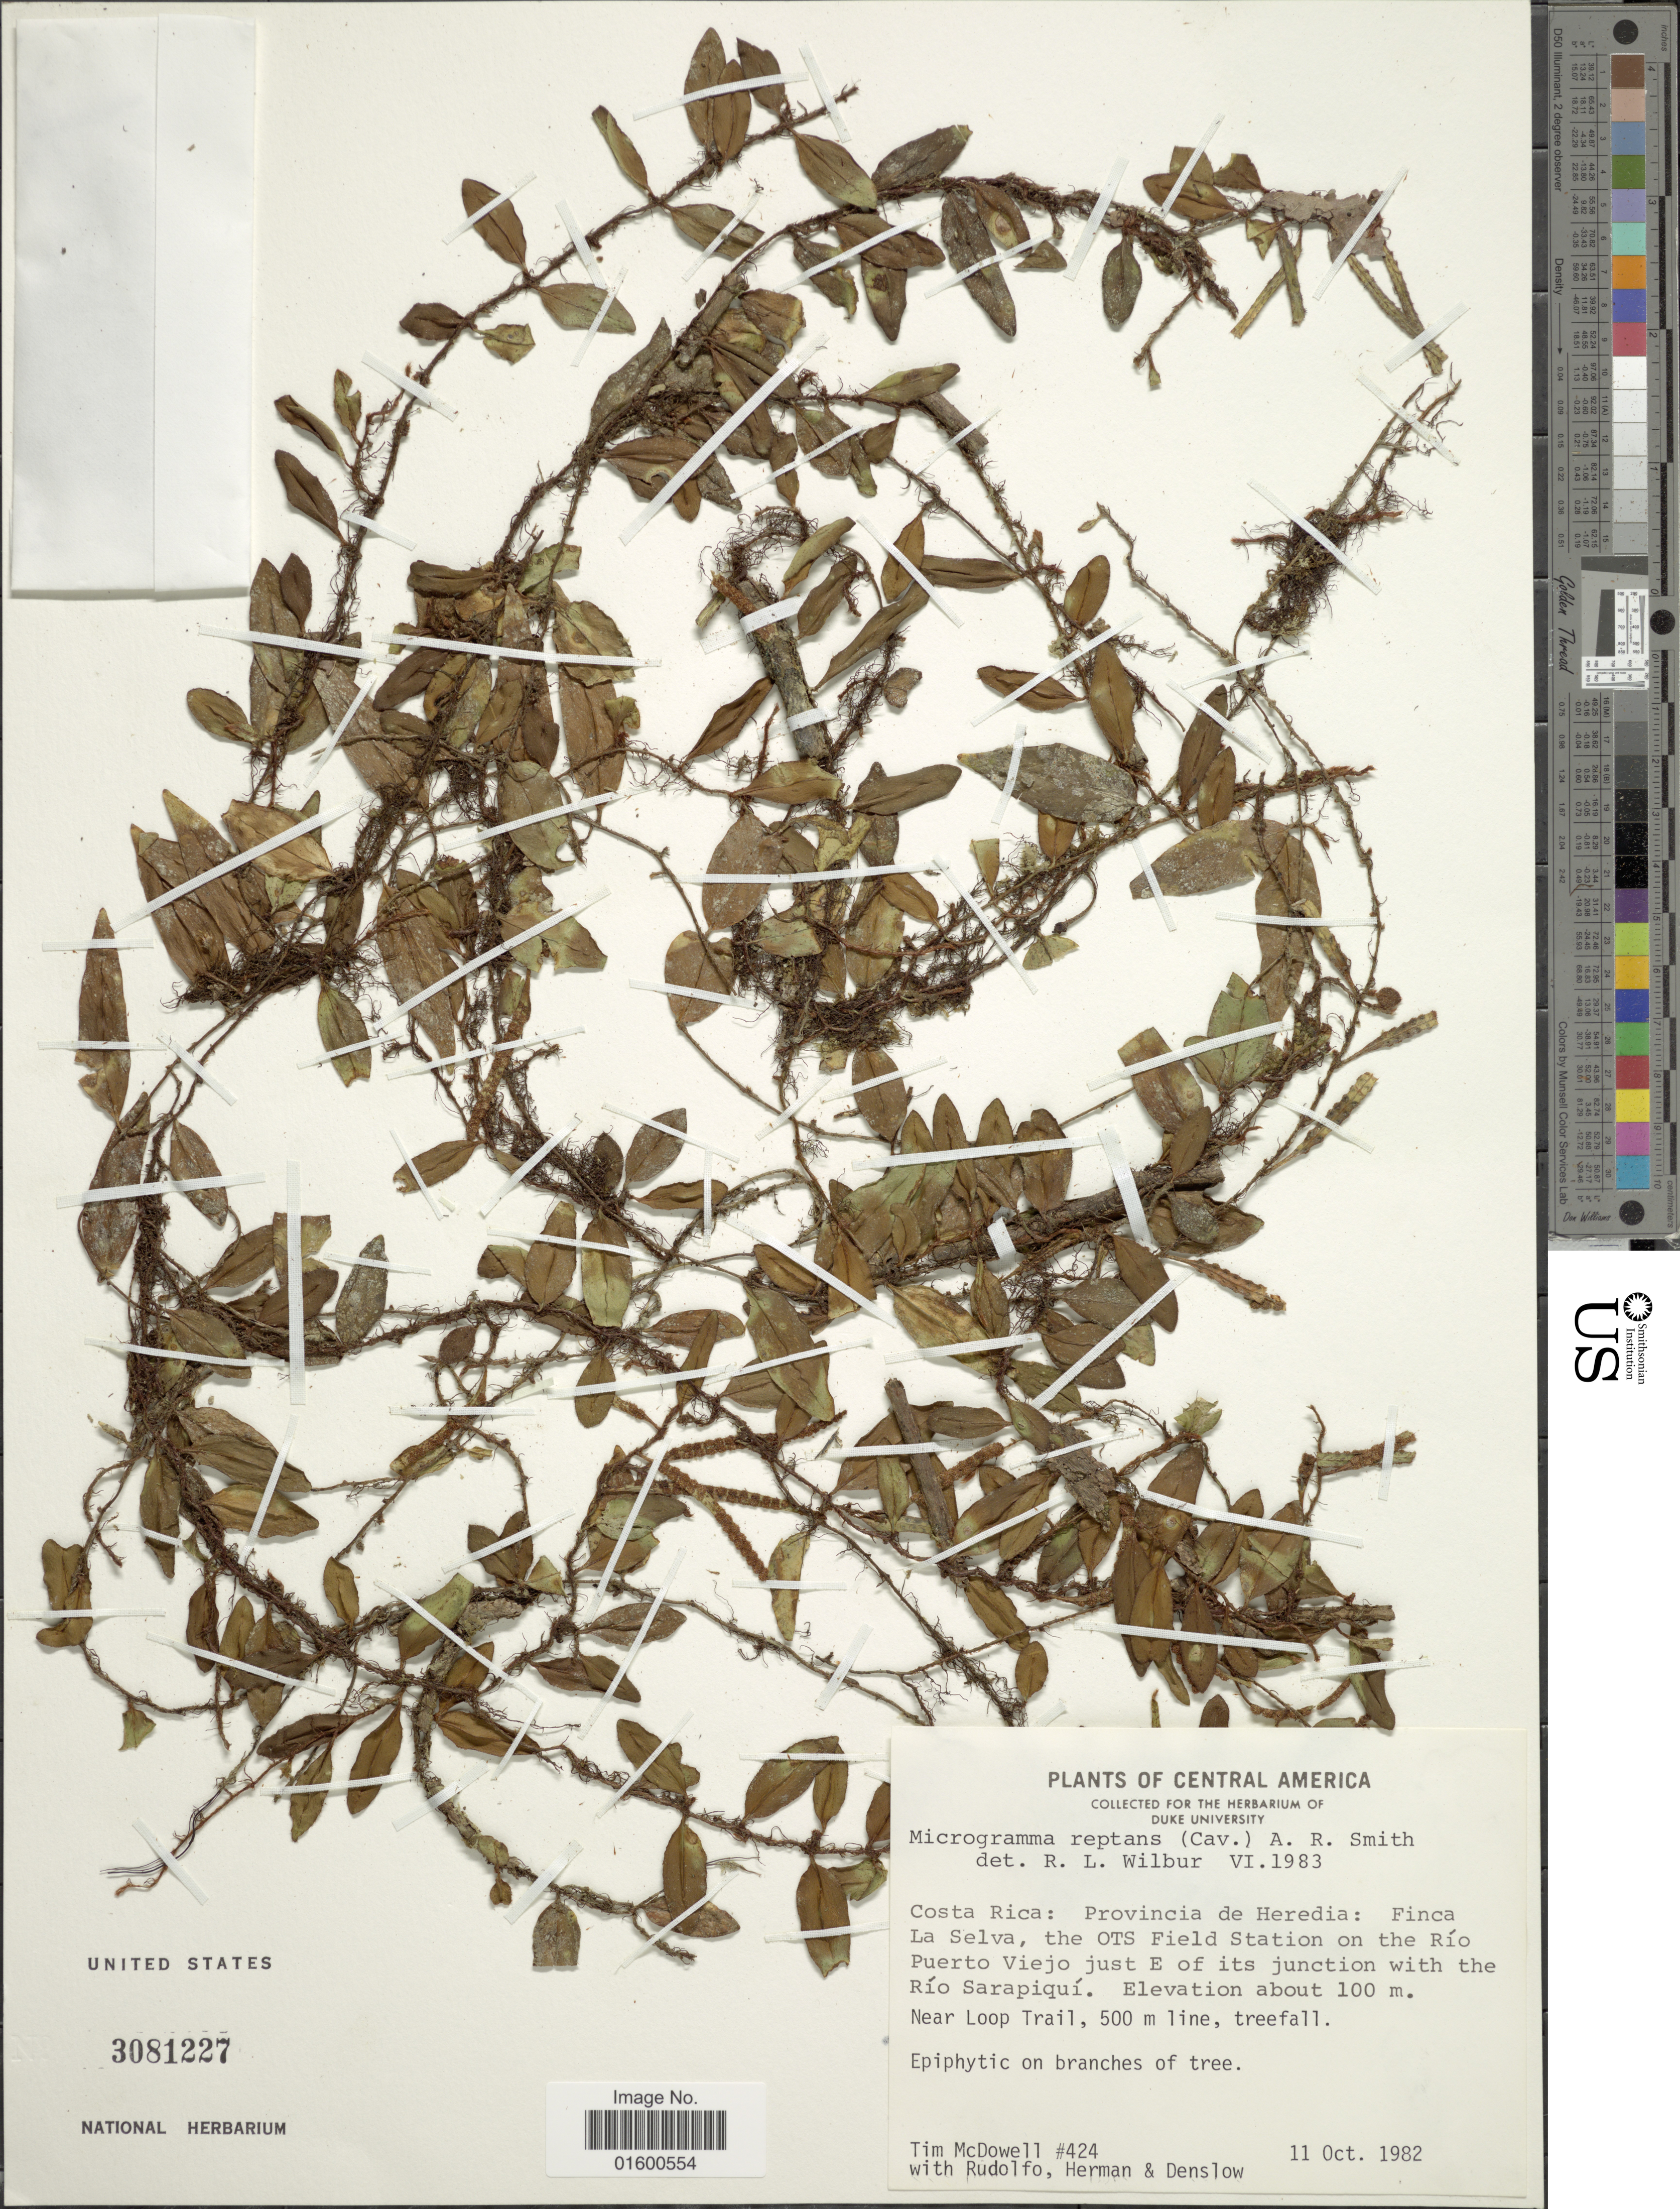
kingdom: Plantae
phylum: Tracheophyta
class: Polypodiopsida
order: Polypodiales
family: Polypodiaceae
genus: Microgramma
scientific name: Microgramma reptans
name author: (Cav.) A.R. Sm.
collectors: T. McDowell, Rudolfo, -. Herman & Denslow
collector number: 424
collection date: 1982-10-11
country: Costa Rica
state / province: Heredia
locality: Provincia de Heredia, Finca La Selva, the OTS Field Station on the Rio Puerto Viejo, just E of its junction with the Rio Sarapiqui, near Loop Trail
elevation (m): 100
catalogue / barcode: US 3081227